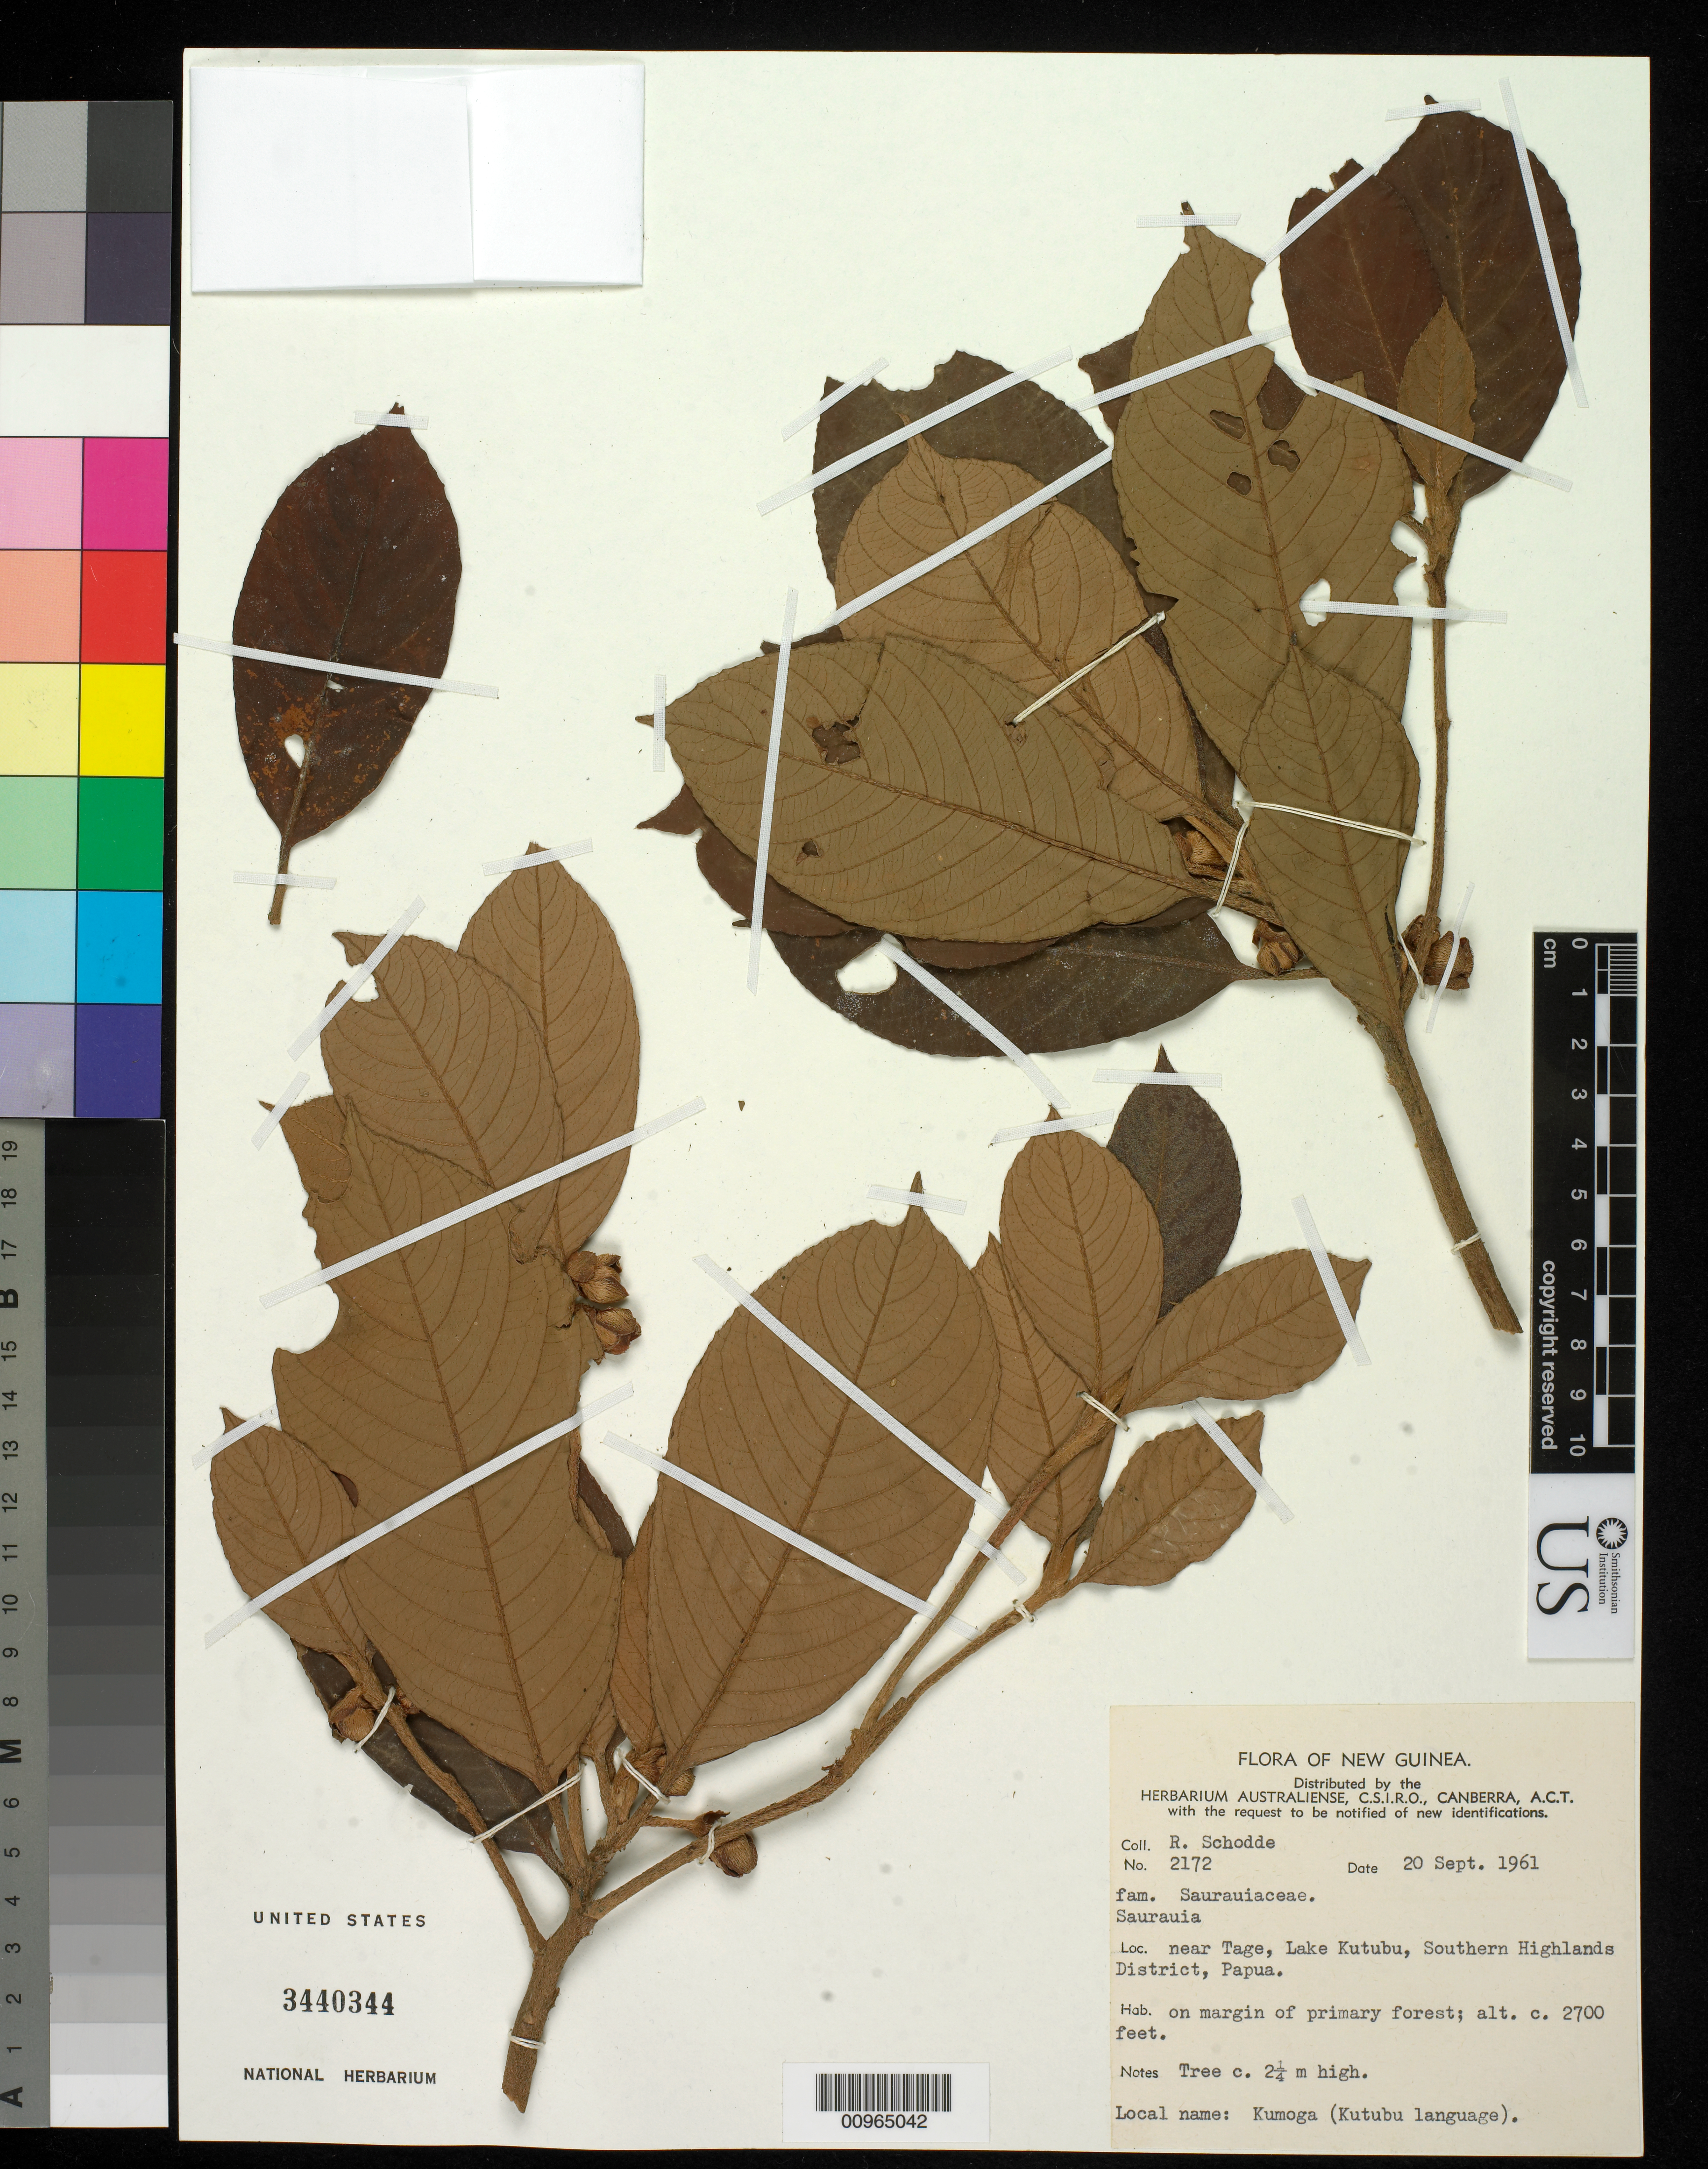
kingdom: Plantae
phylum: Tracheophyta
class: Magnoliopsida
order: Ericales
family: Actinidiaceae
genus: Saurauia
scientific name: Saurauia sp.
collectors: R. Schodde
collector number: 2172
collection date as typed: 20 Sep 1961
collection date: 1961-09-20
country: Papua New Guinea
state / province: Southern Highlands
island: New Guinea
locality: Near Tage, Lake Kutubu, Papua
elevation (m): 823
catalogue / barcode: US 3440344